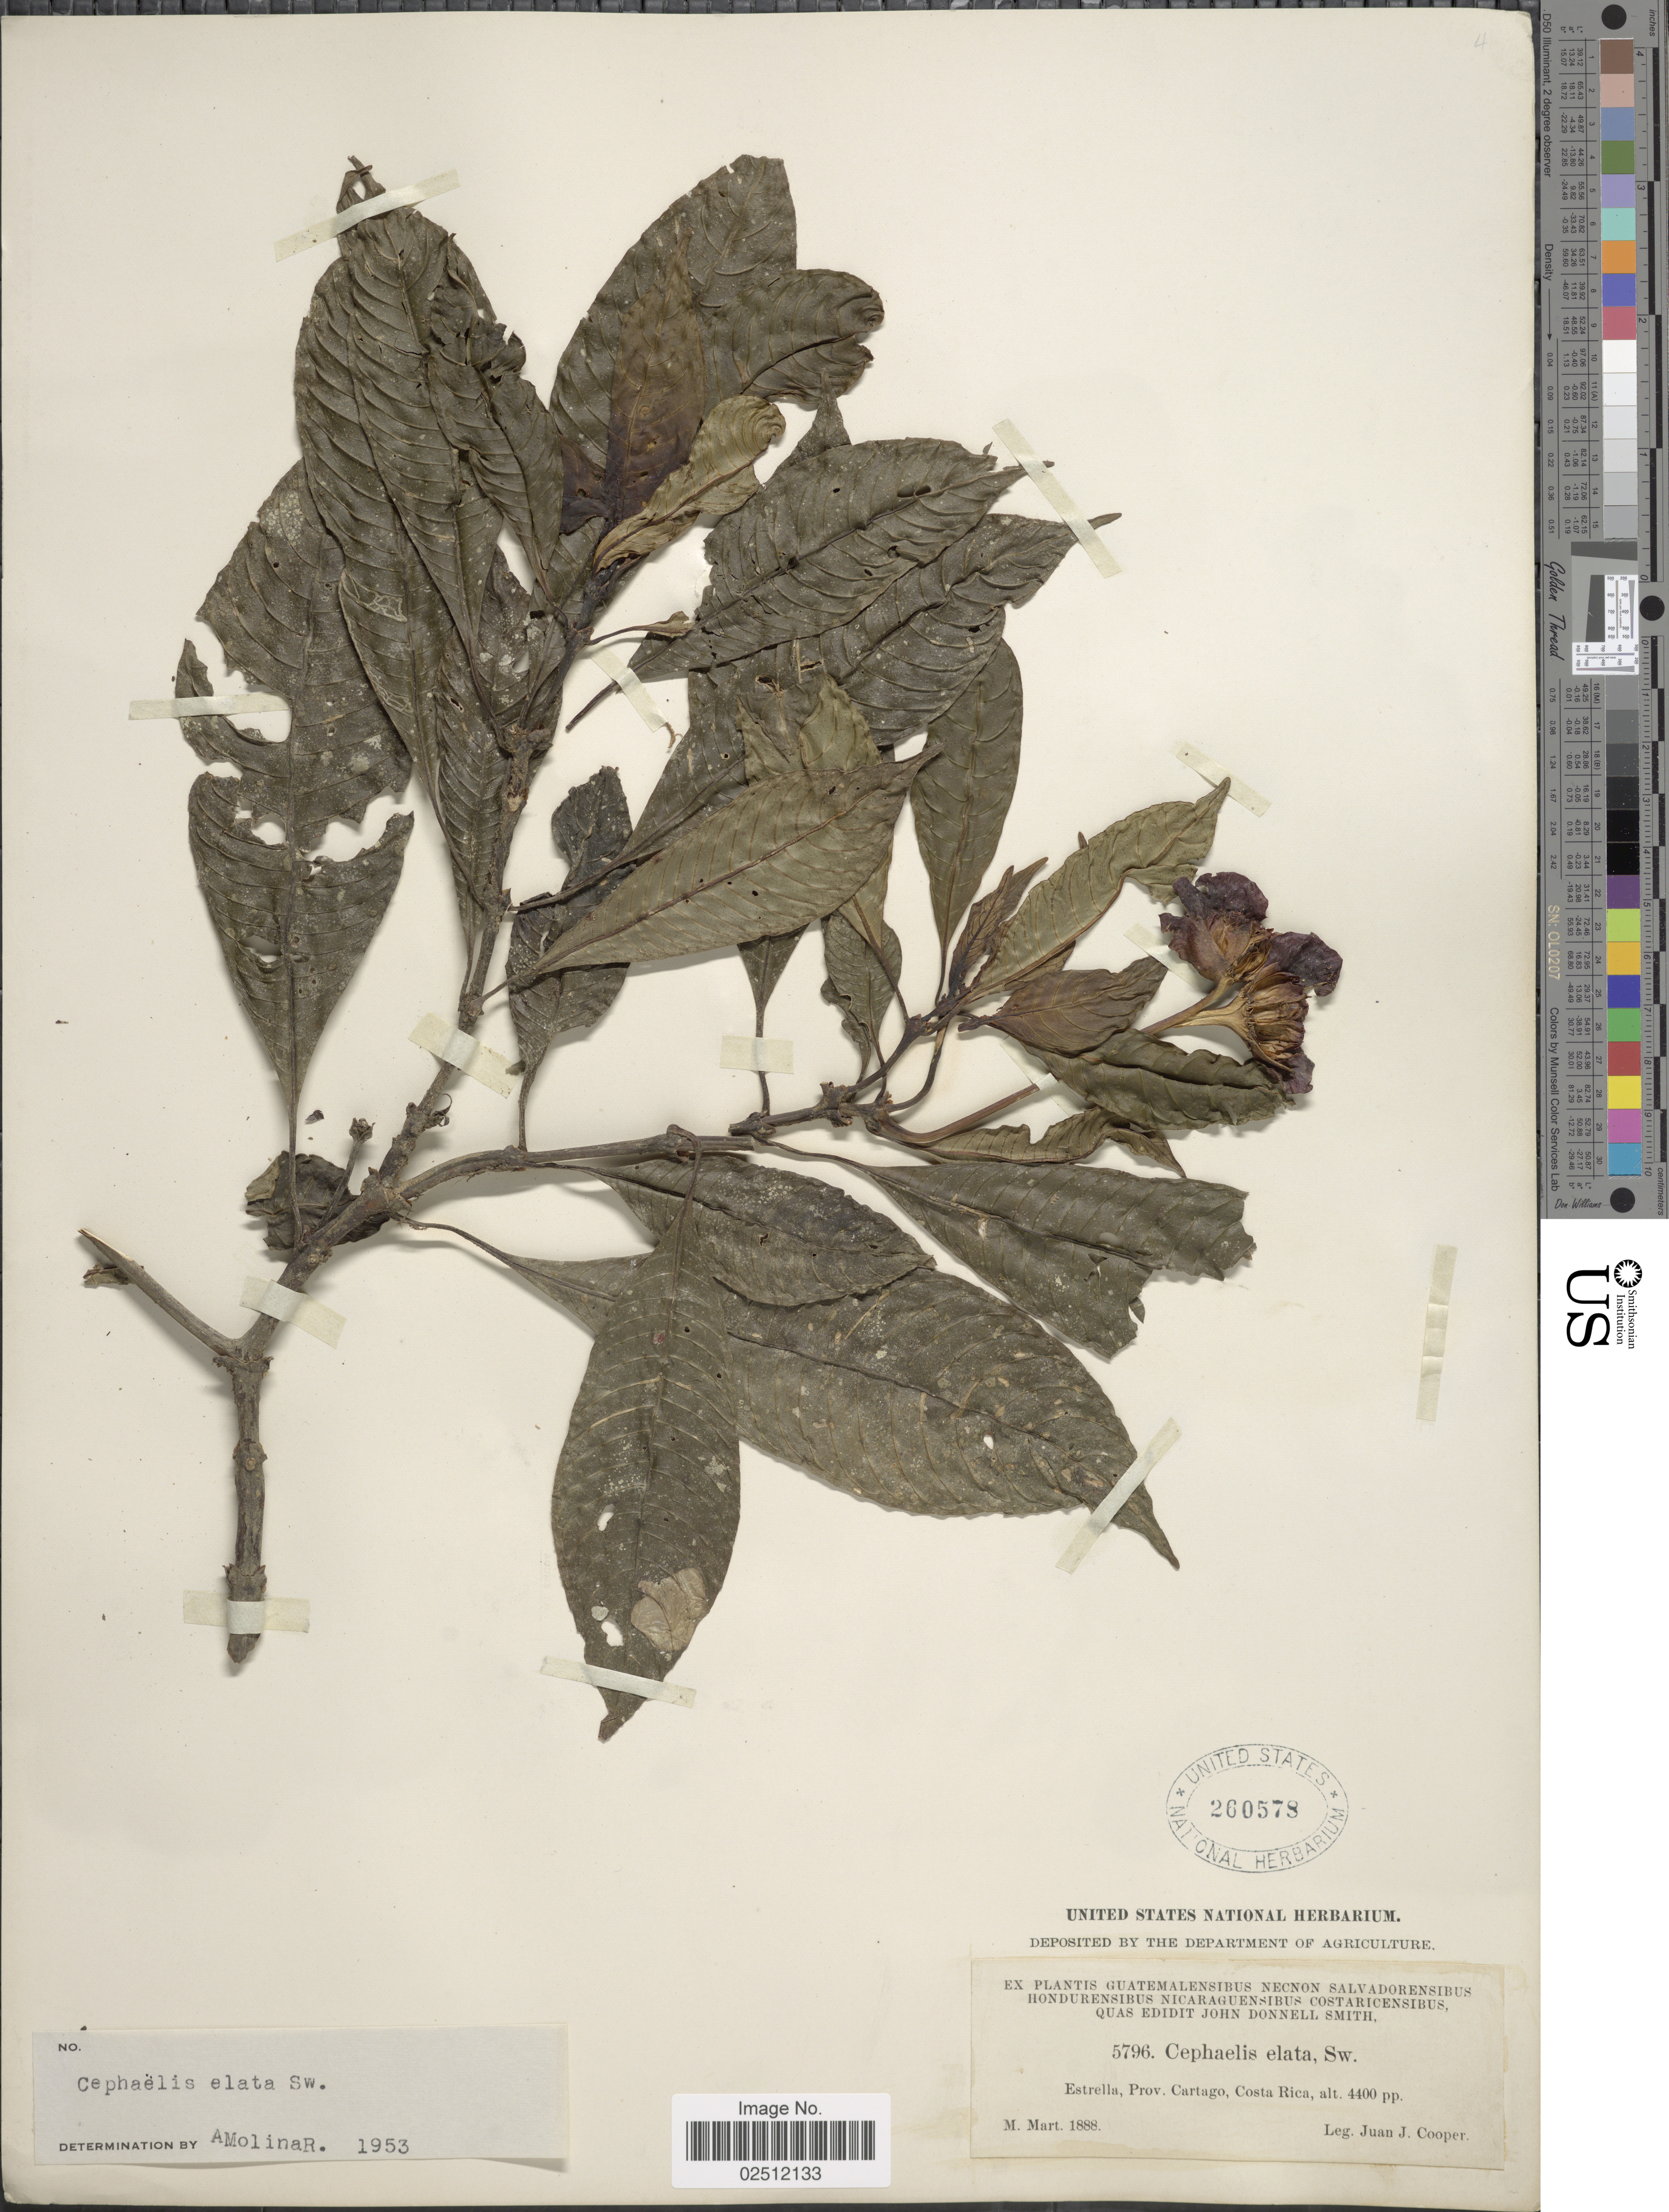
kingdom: Plantae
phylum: Tracheophyta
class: Magnoliopsida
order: Gentianales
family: Rubiaceae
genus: Psychotria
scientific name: Psychotria elata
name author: (Sw.) Hammel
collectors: J. J. Cooper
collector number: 5796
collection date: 1888-03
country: Costa Rica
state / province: Cartago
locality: Estrella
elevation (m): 1341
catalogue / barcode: US 260578